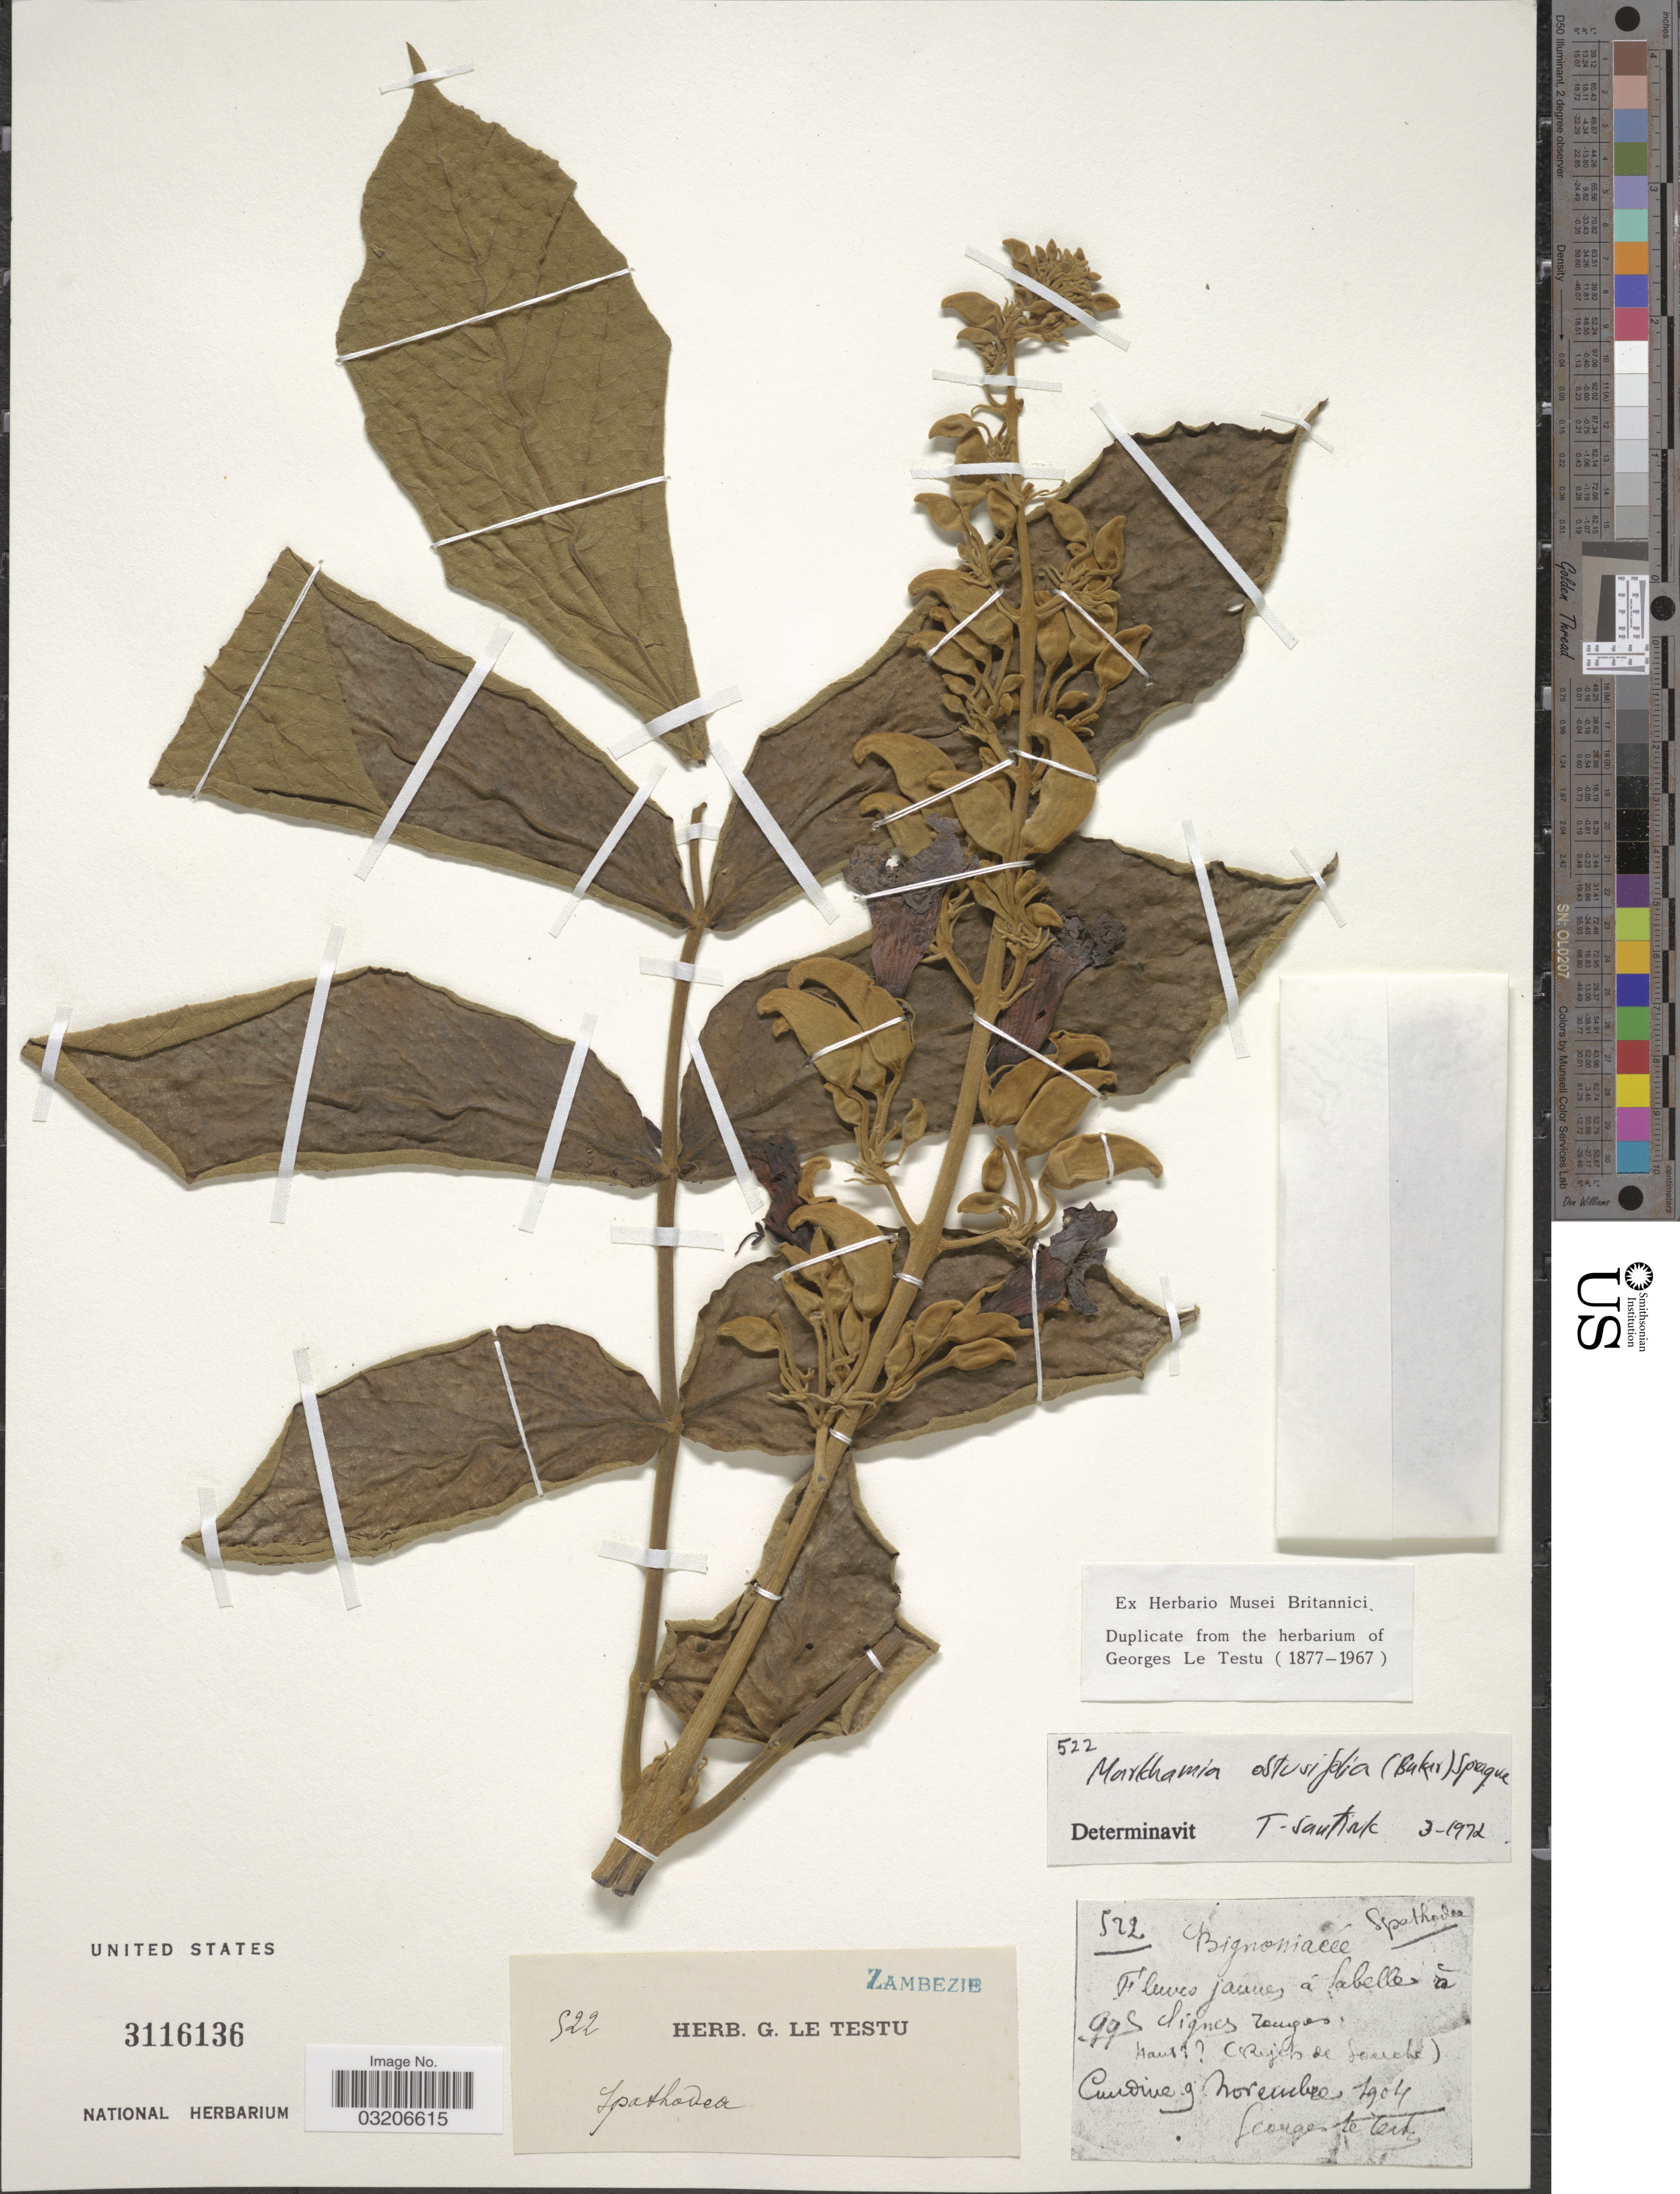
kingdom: Plantae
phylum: Tracheophyta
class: Magnoliopsida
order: Lamiales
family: Bignoniaceae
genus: Markhamia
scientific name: Markhamia obtusifolia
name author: (Baker) Sprague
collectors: G. Le Testu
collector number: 522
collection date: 1904-11-09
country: Mozambique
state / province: Zambézia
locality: Zambezie. Cundine.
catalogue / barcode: US 3116136